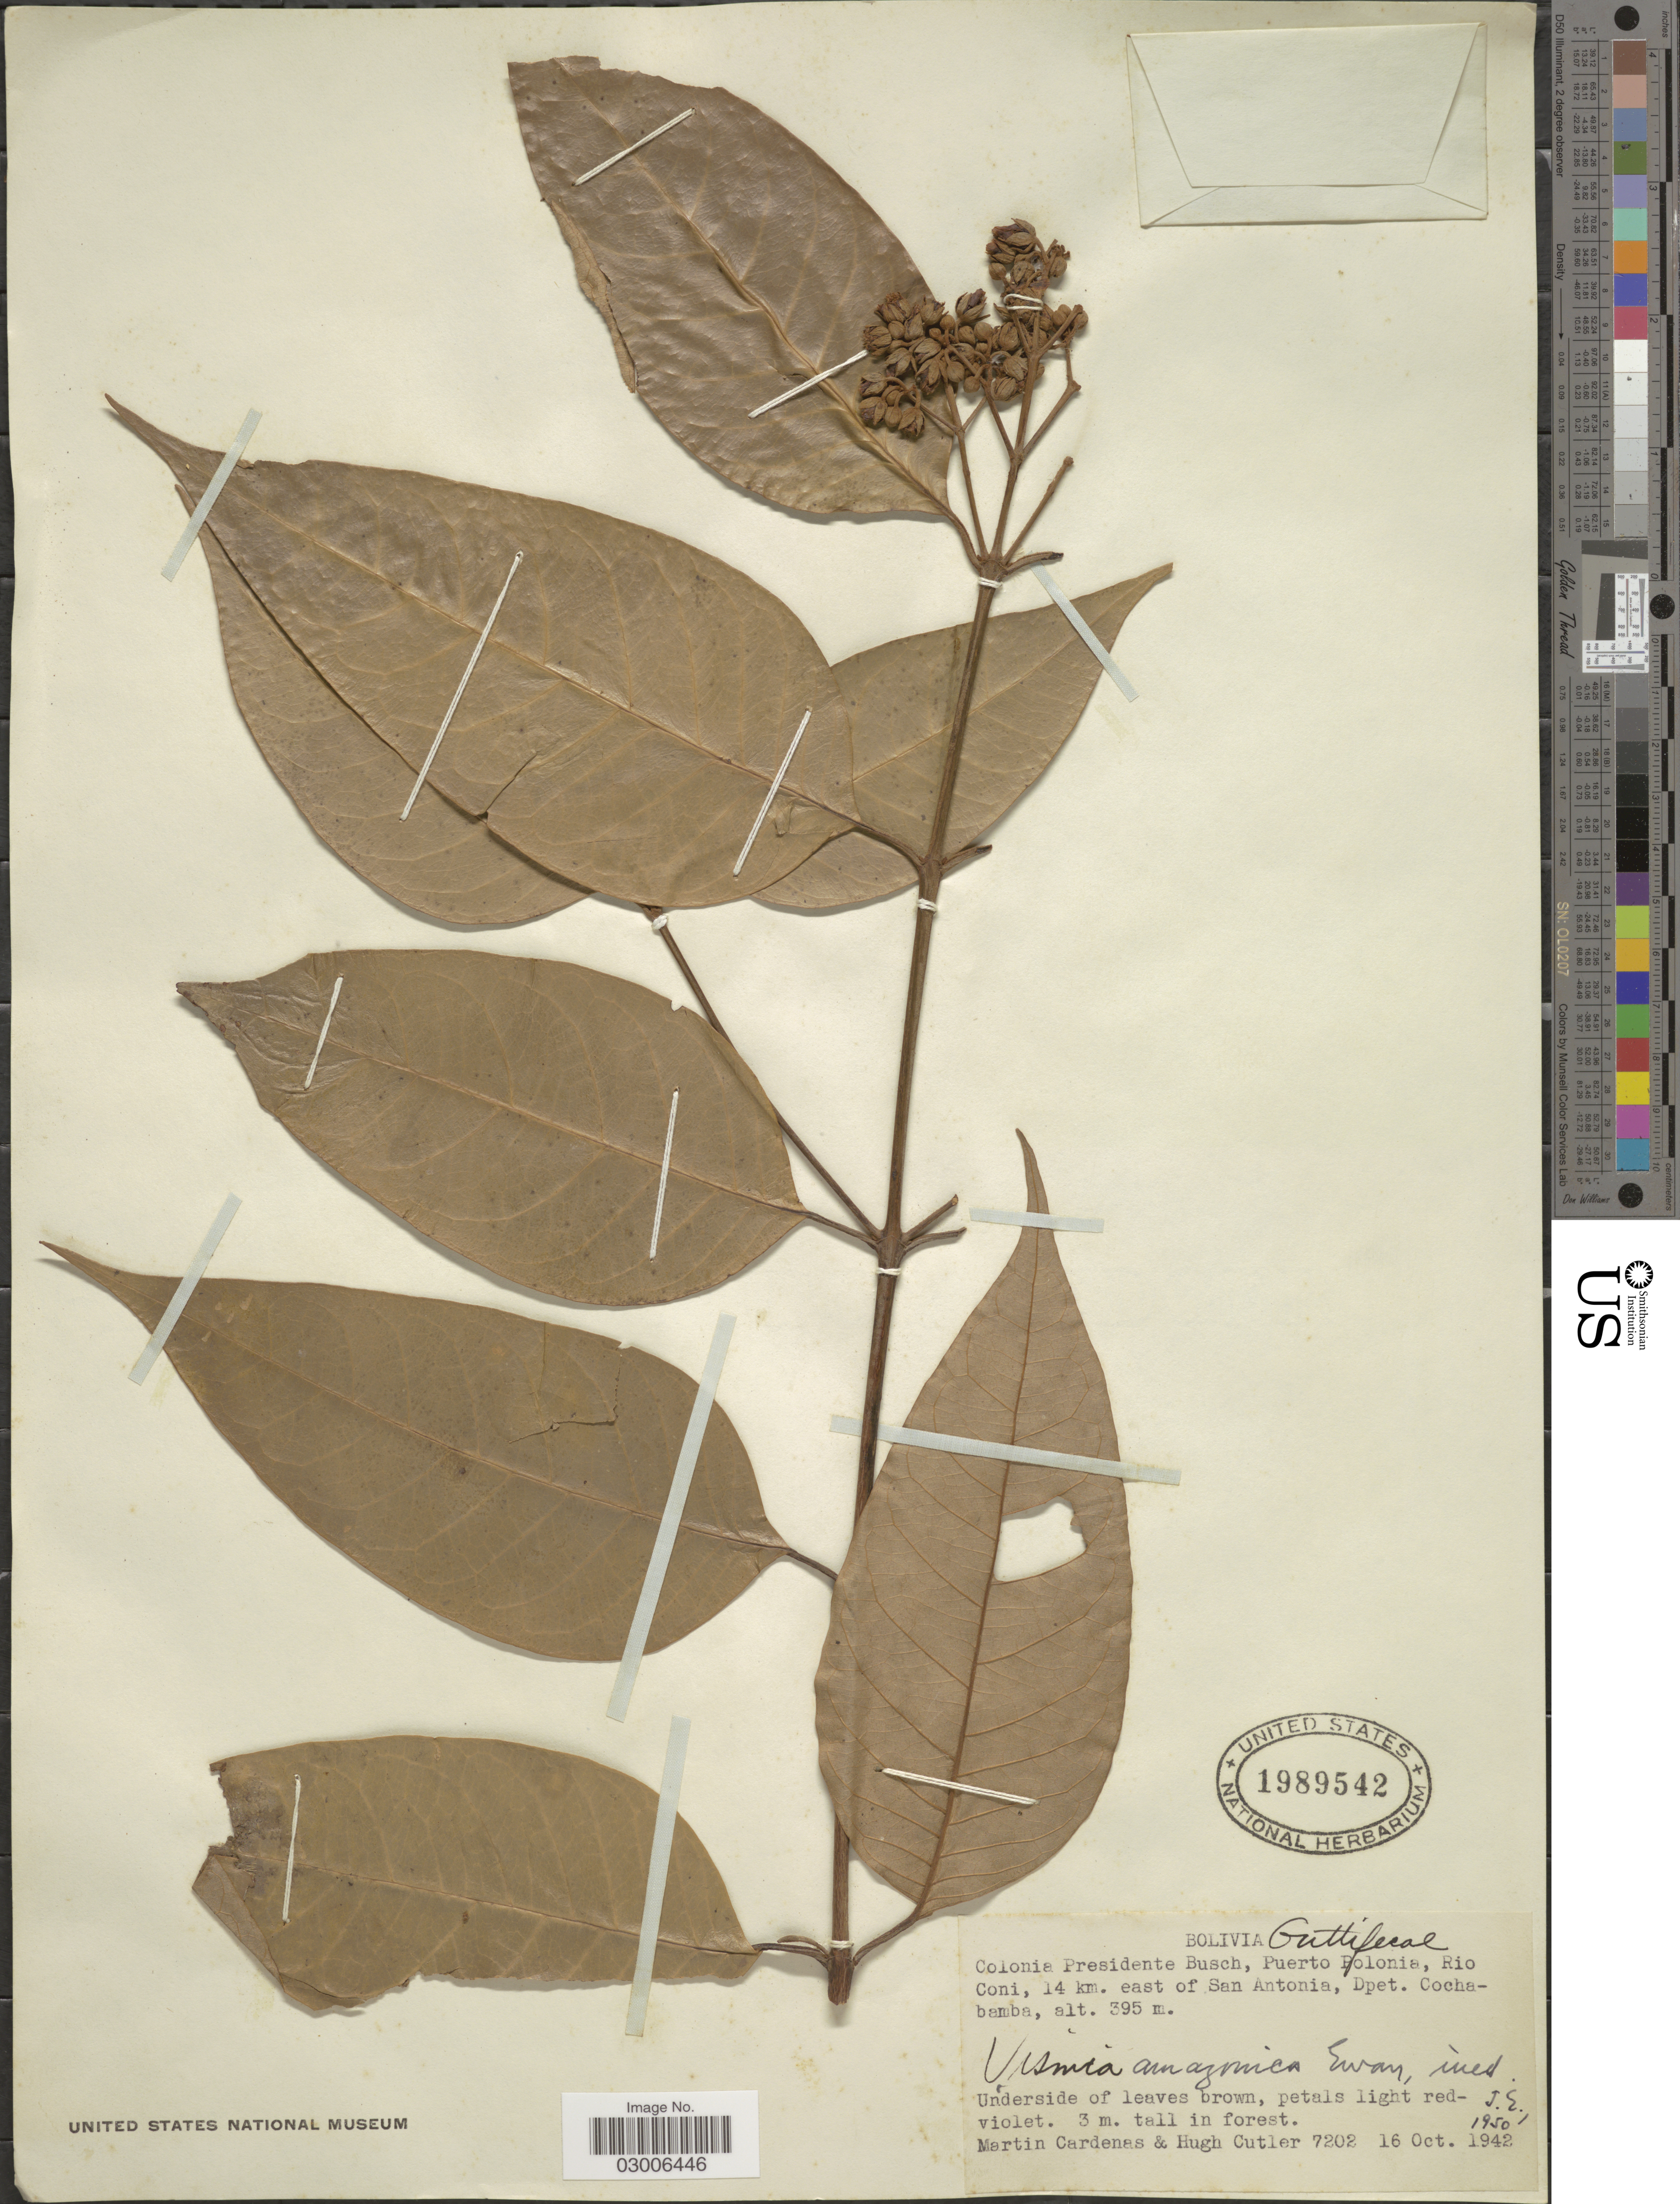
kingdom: Plantae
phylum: Tracheophyta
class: Magnoliopsida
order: Malpighiales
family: Hypericaceae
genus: Vismia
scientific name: Vismia amazonica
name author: Ewan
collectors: M. Cárdenas & H. C. Cutler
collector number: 7202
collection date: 1942-10-16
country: Bolivia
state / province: Cochabamba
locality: Colonia Presidente Busch, Puerto Polonia, Rio Coni, 14 km. east of San Antonia, Dept. Cochabamba.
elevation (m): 395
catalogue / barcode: US 1989542